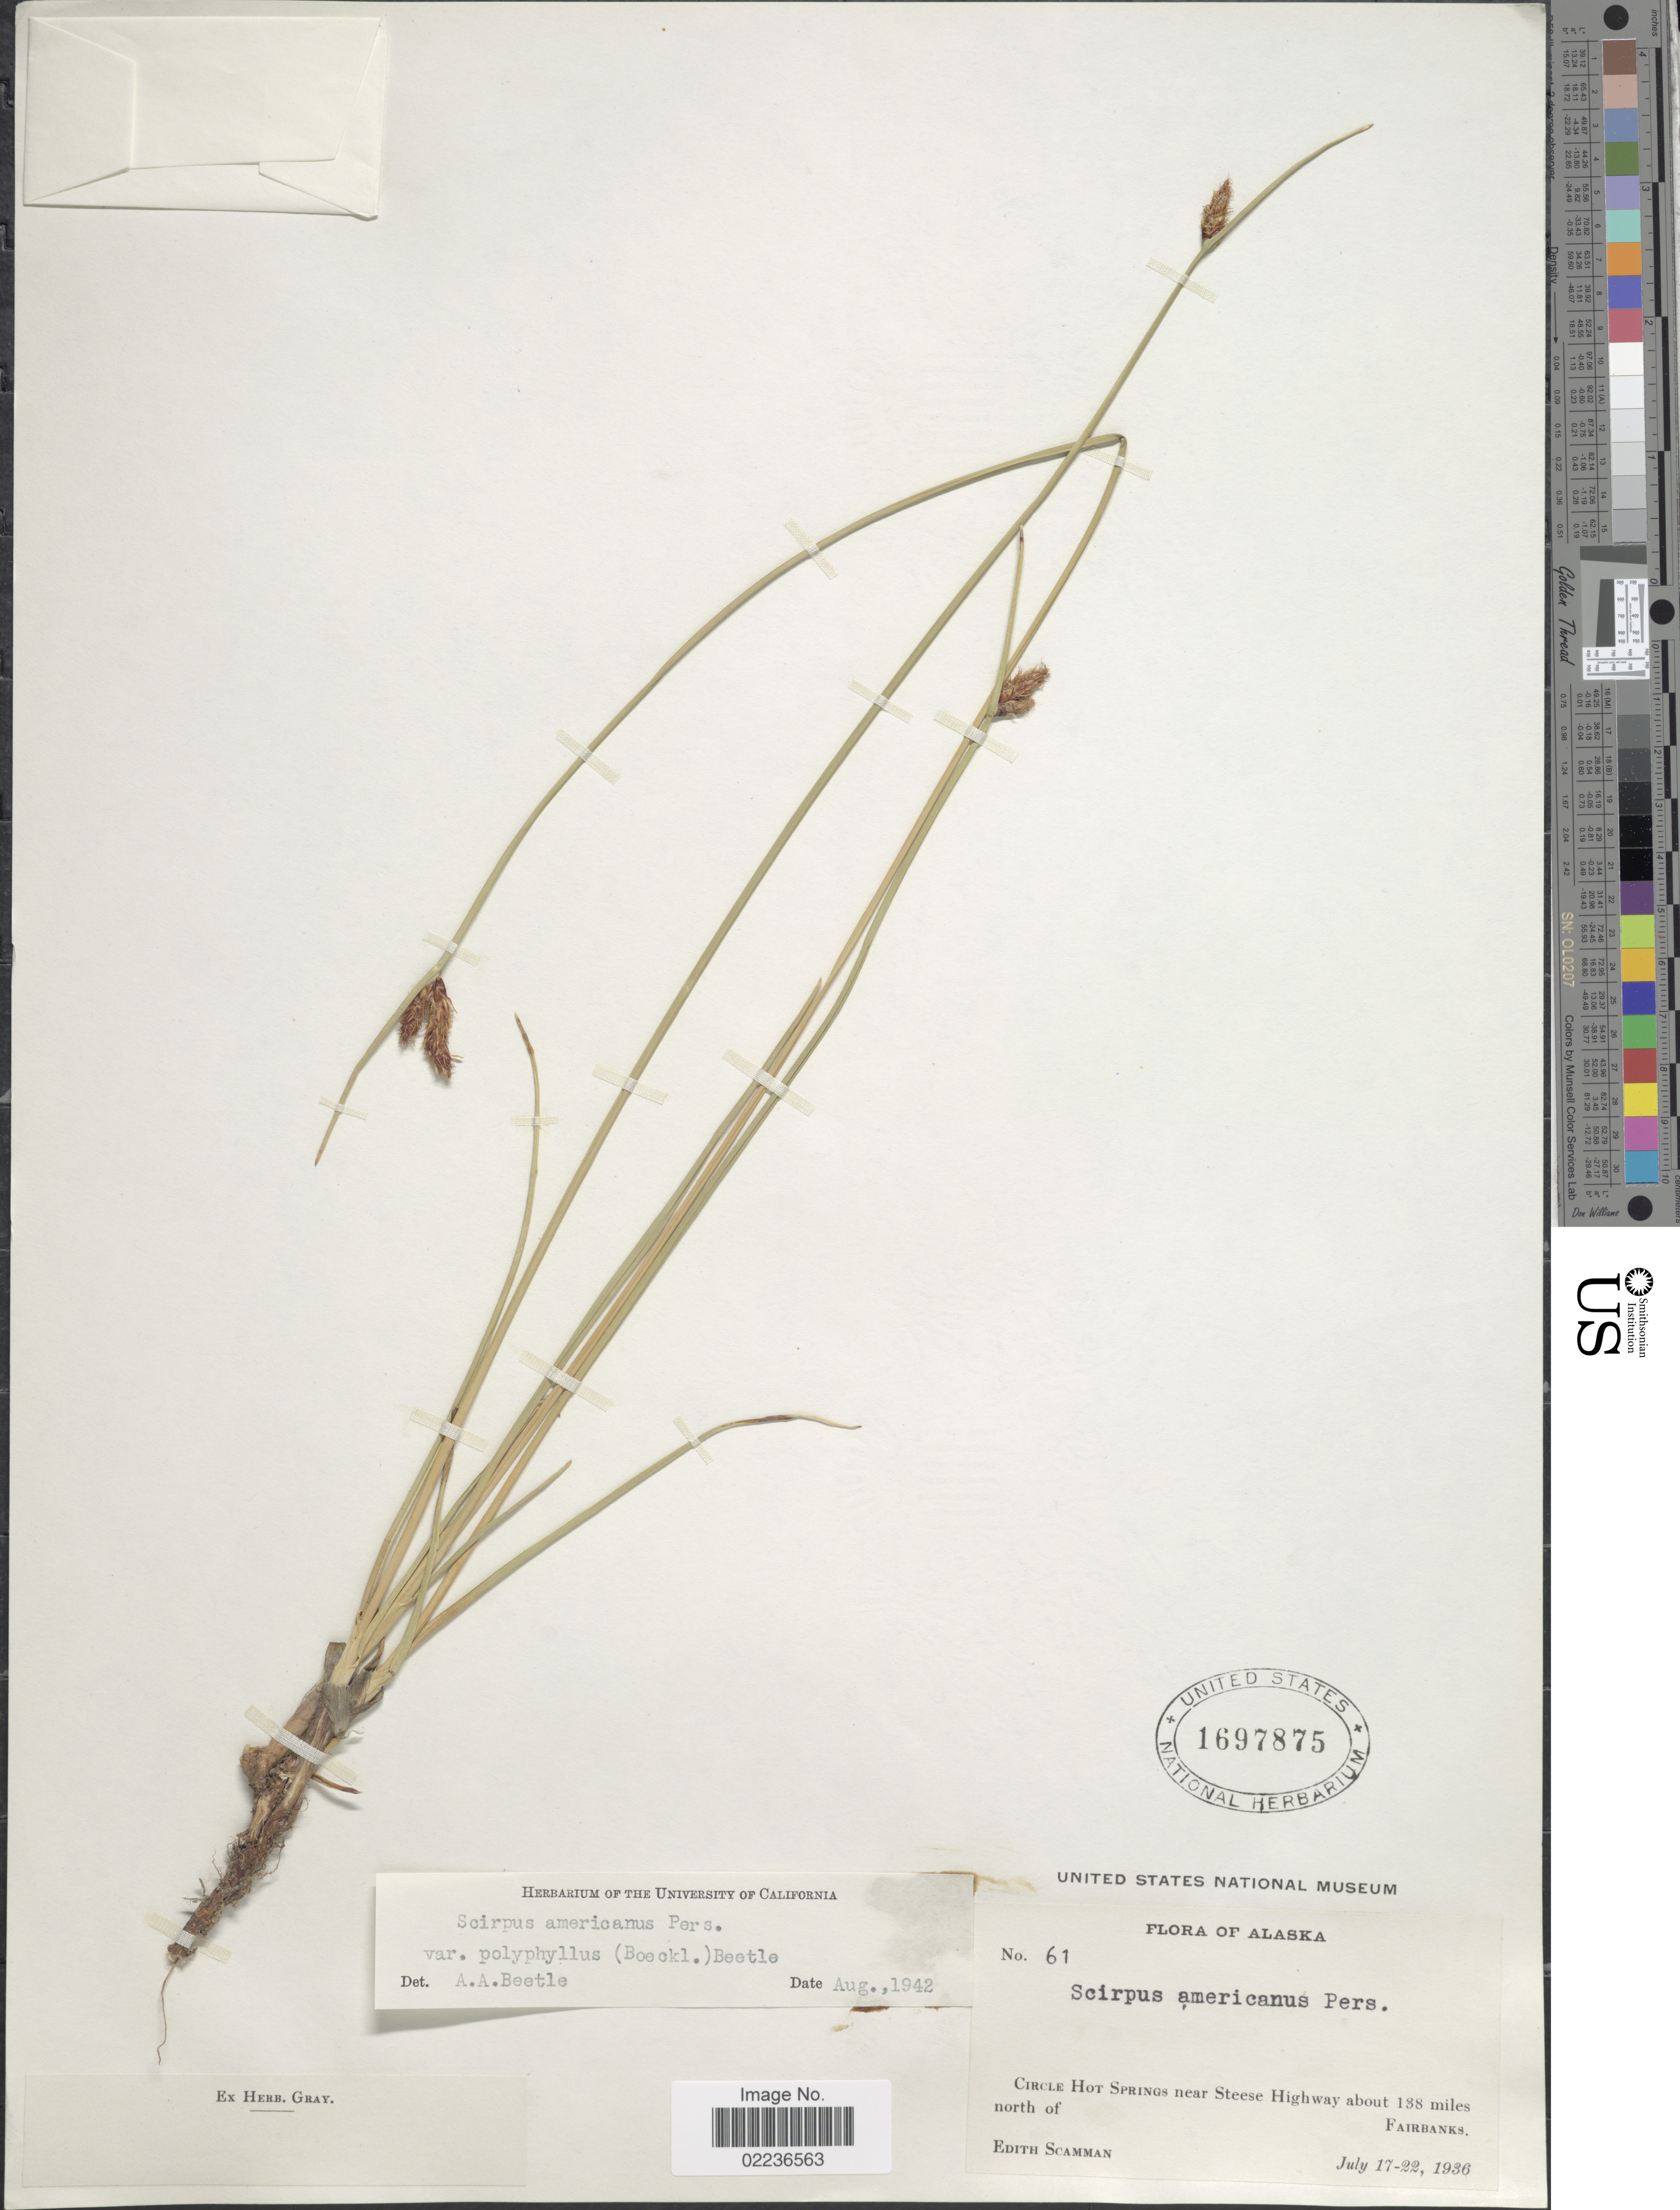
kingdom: Plantae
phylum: Tracheophyta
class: Liliopsida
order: Poales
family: Cyperaceae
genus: Schoenoplectus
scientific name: Schoenoplectus pungens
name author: (Vahl) Palla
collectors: E. Scamman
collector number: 61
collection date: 1936-07-17/1936-07-22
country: United States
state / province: Alaska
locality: Circle Hot Springs near Steese Highway about 138 miles north of Fairbanks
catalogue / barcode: US 1697875